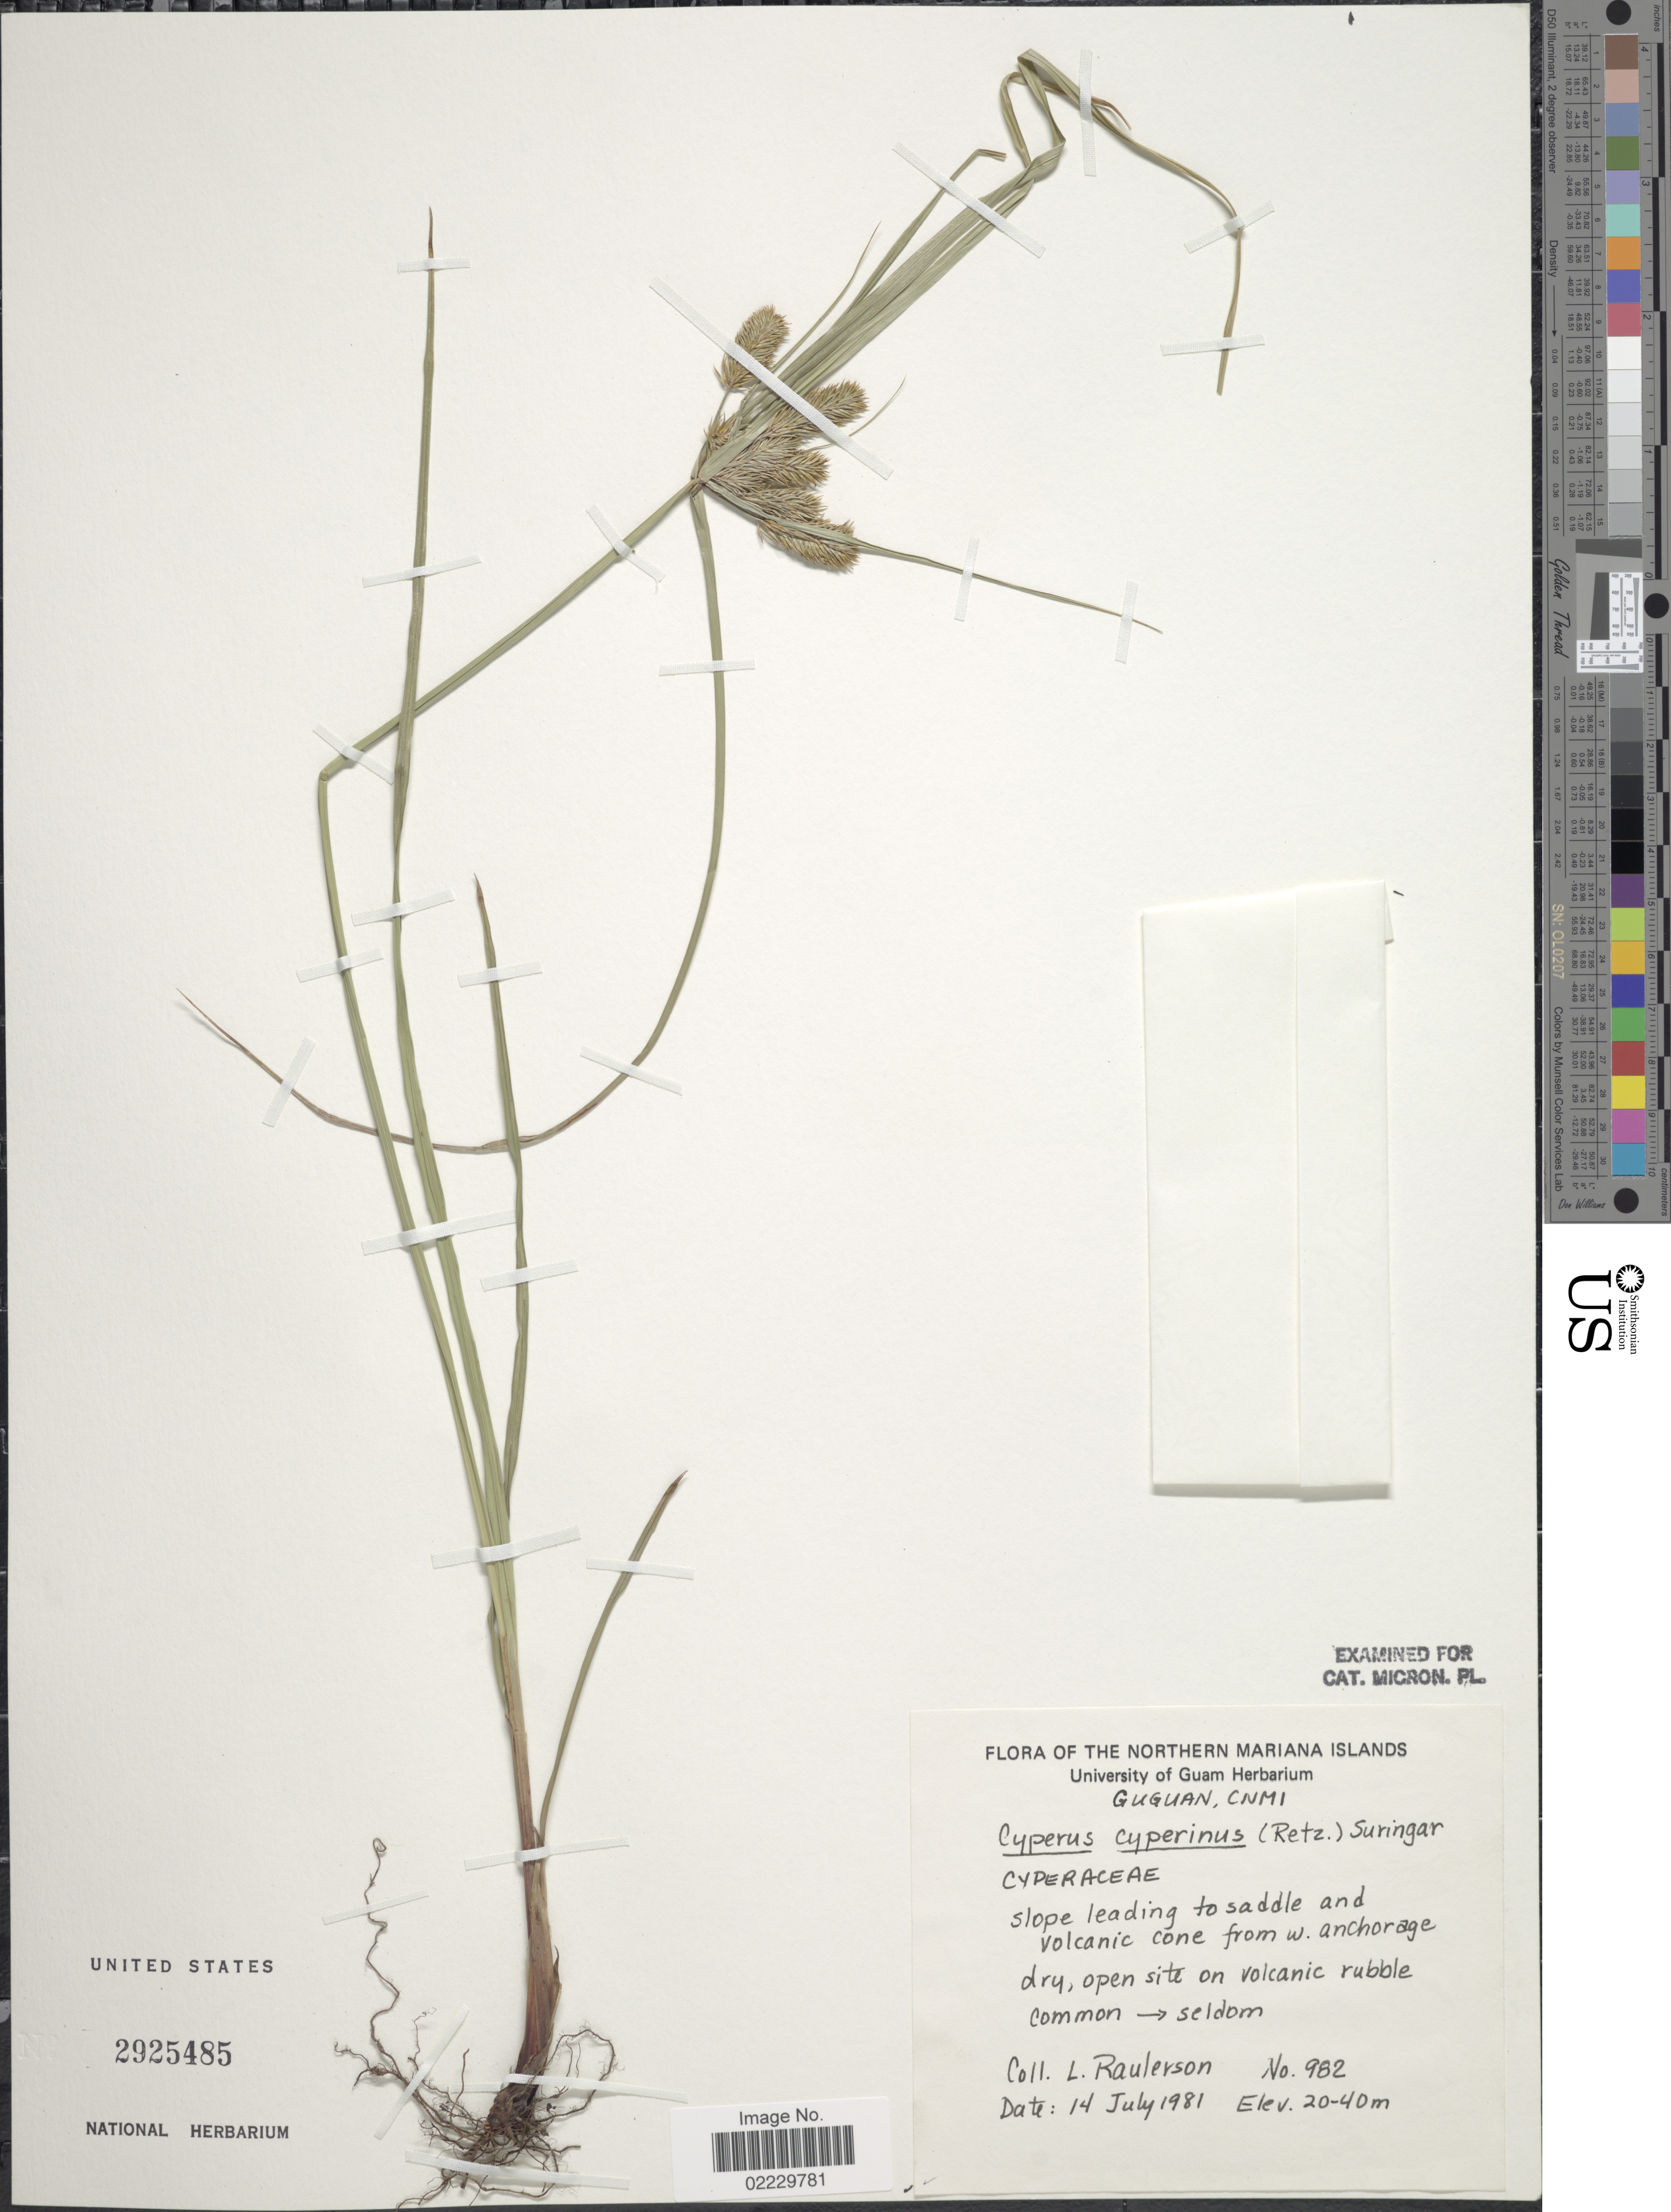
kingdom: Plantae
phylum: Tracheophyta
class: Liliopsida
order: Poales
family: Cyperaceae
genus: Cyperus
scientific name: Cyperus cyperinus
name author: (Retz.) Valck. Sur.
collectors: L. Raulerson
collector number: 982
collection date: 1981-07-14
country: Northern Mariana Islands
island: Guguan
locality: Guguan, CNMI. Slope leading to saddle and volcanic cone from w. anchorage dry, open site on volcanic rubble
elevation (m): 20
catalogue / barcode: US 2925485